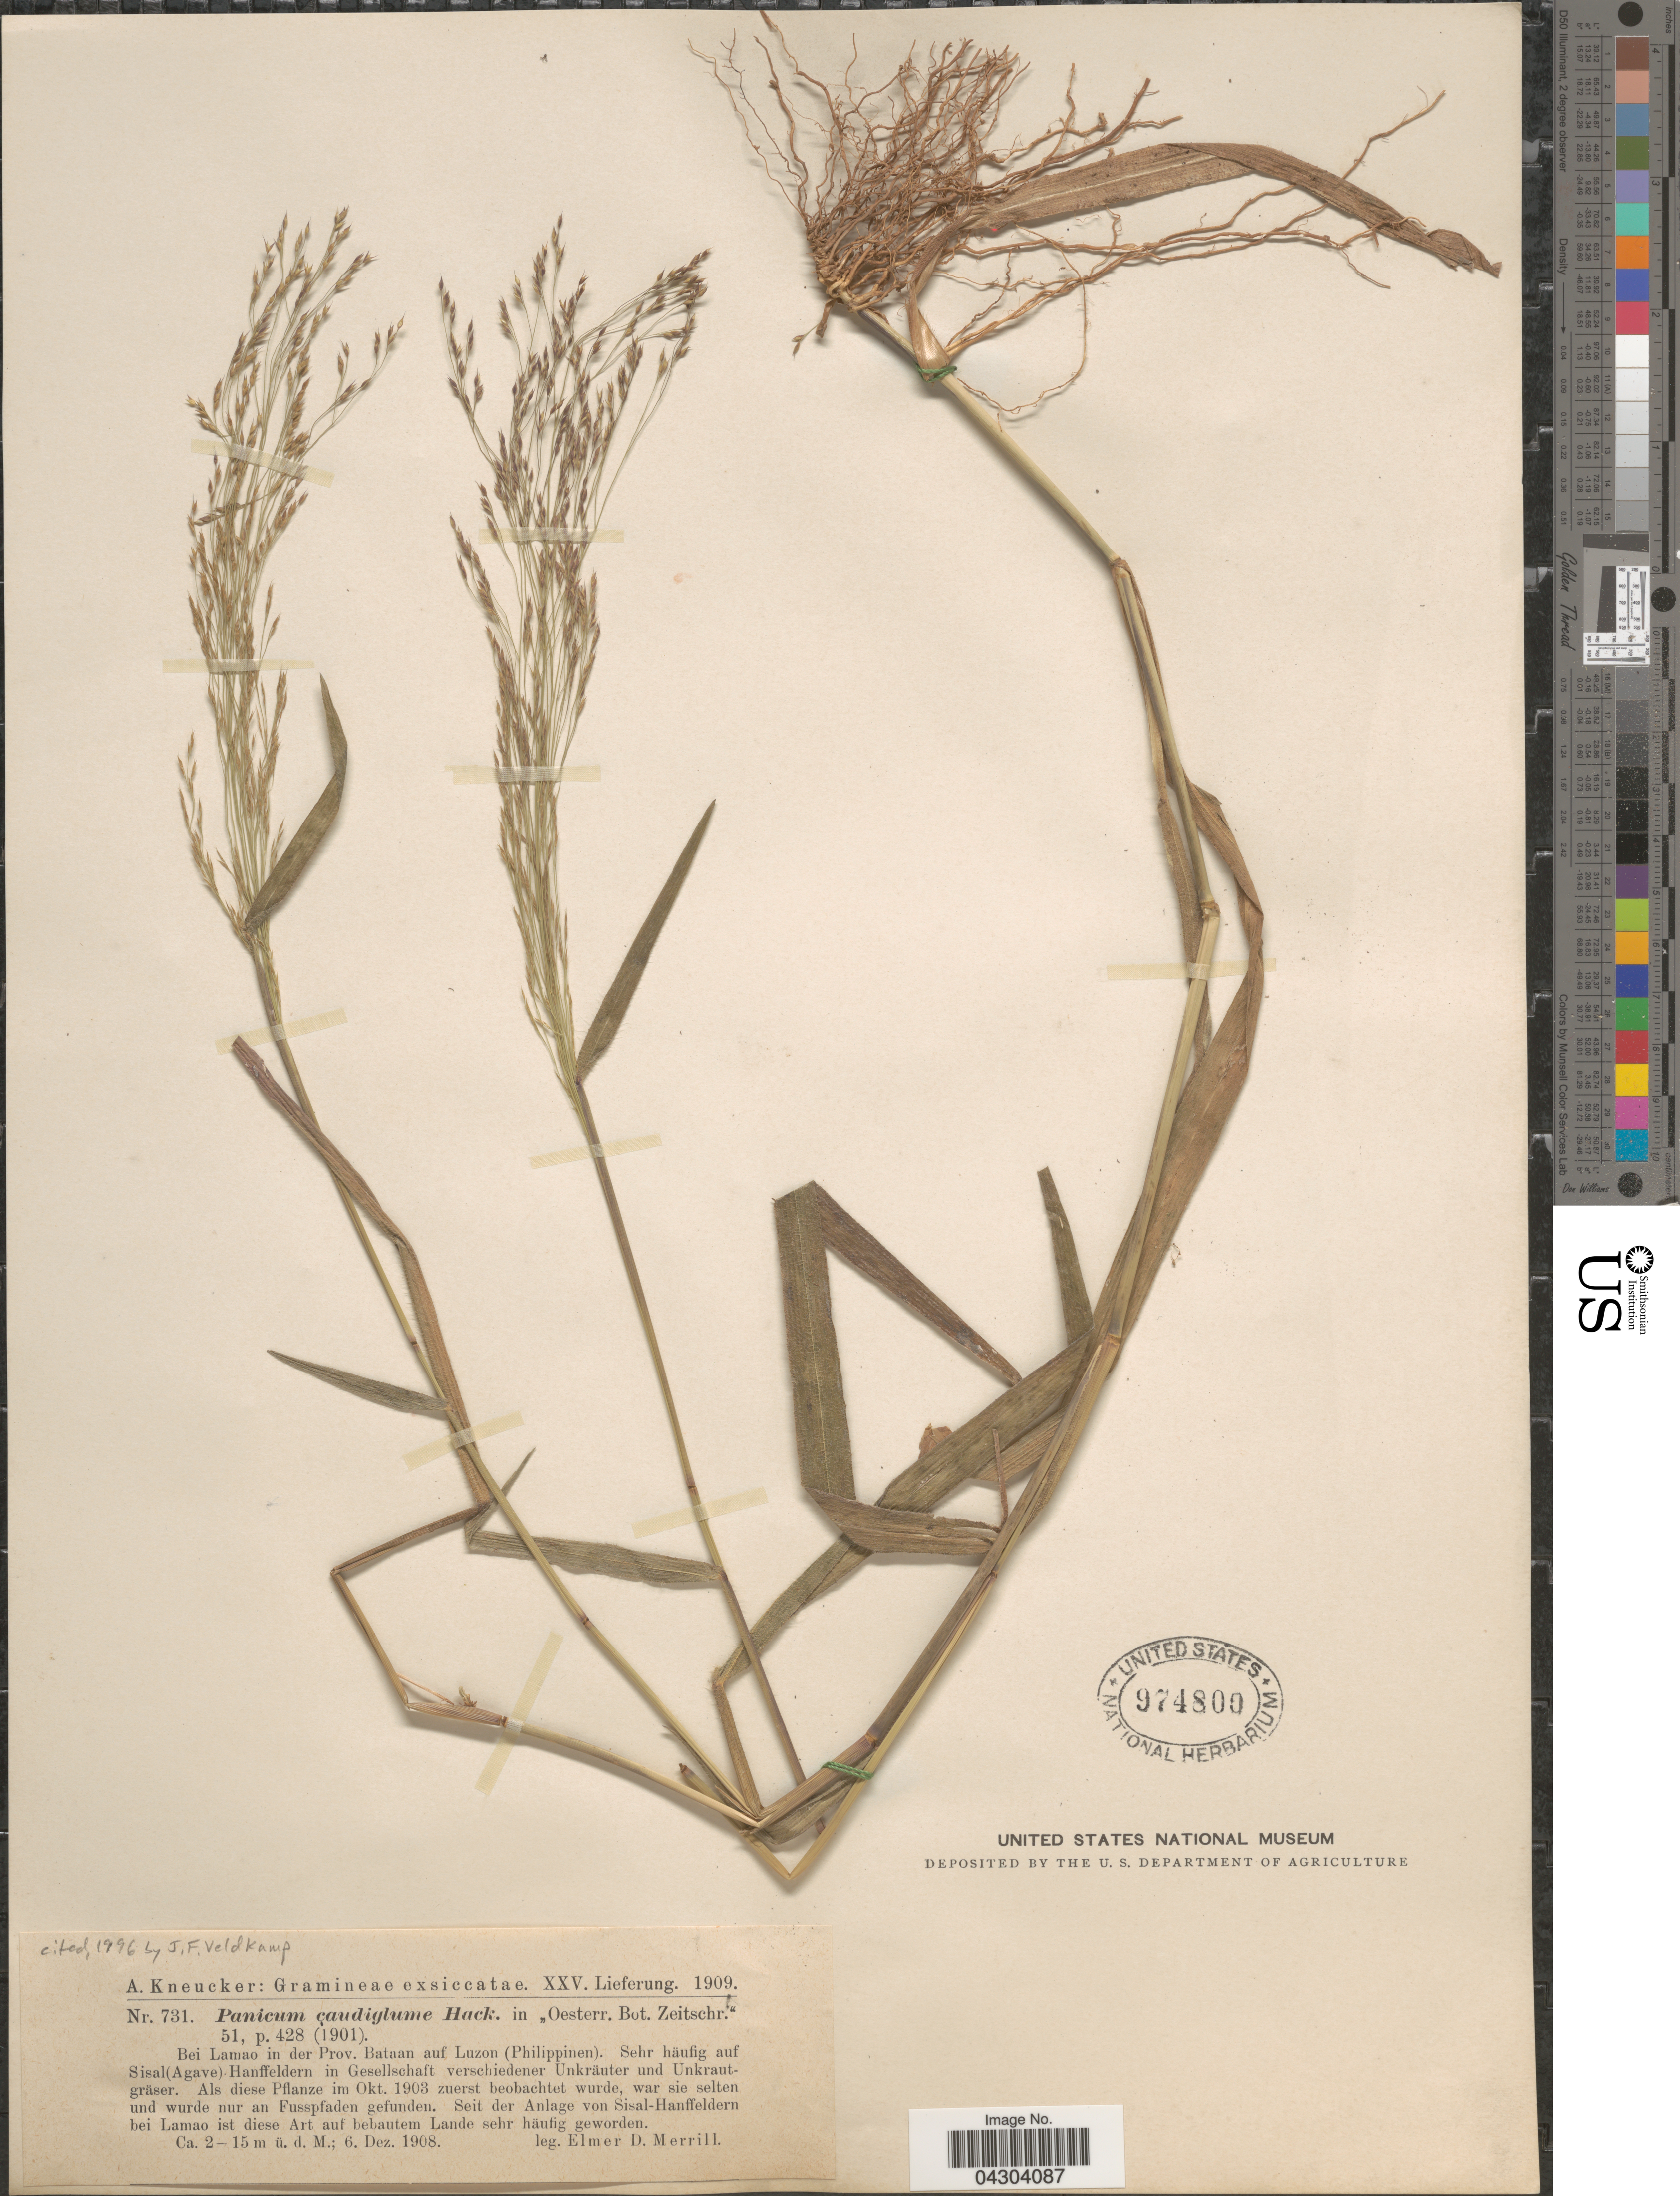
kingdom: Plantae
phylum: Tracheophyta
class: Liliopsida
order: Poales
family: Poaceae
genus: Panicum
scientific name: Panicum caudiglume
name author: Hack.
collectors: E. D. Merrill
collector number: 731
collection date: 1908-12-06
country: Philippines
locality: Bei Lamao in der Prov. Bataan auf Luzon.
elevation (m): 2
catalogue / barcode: US 974800